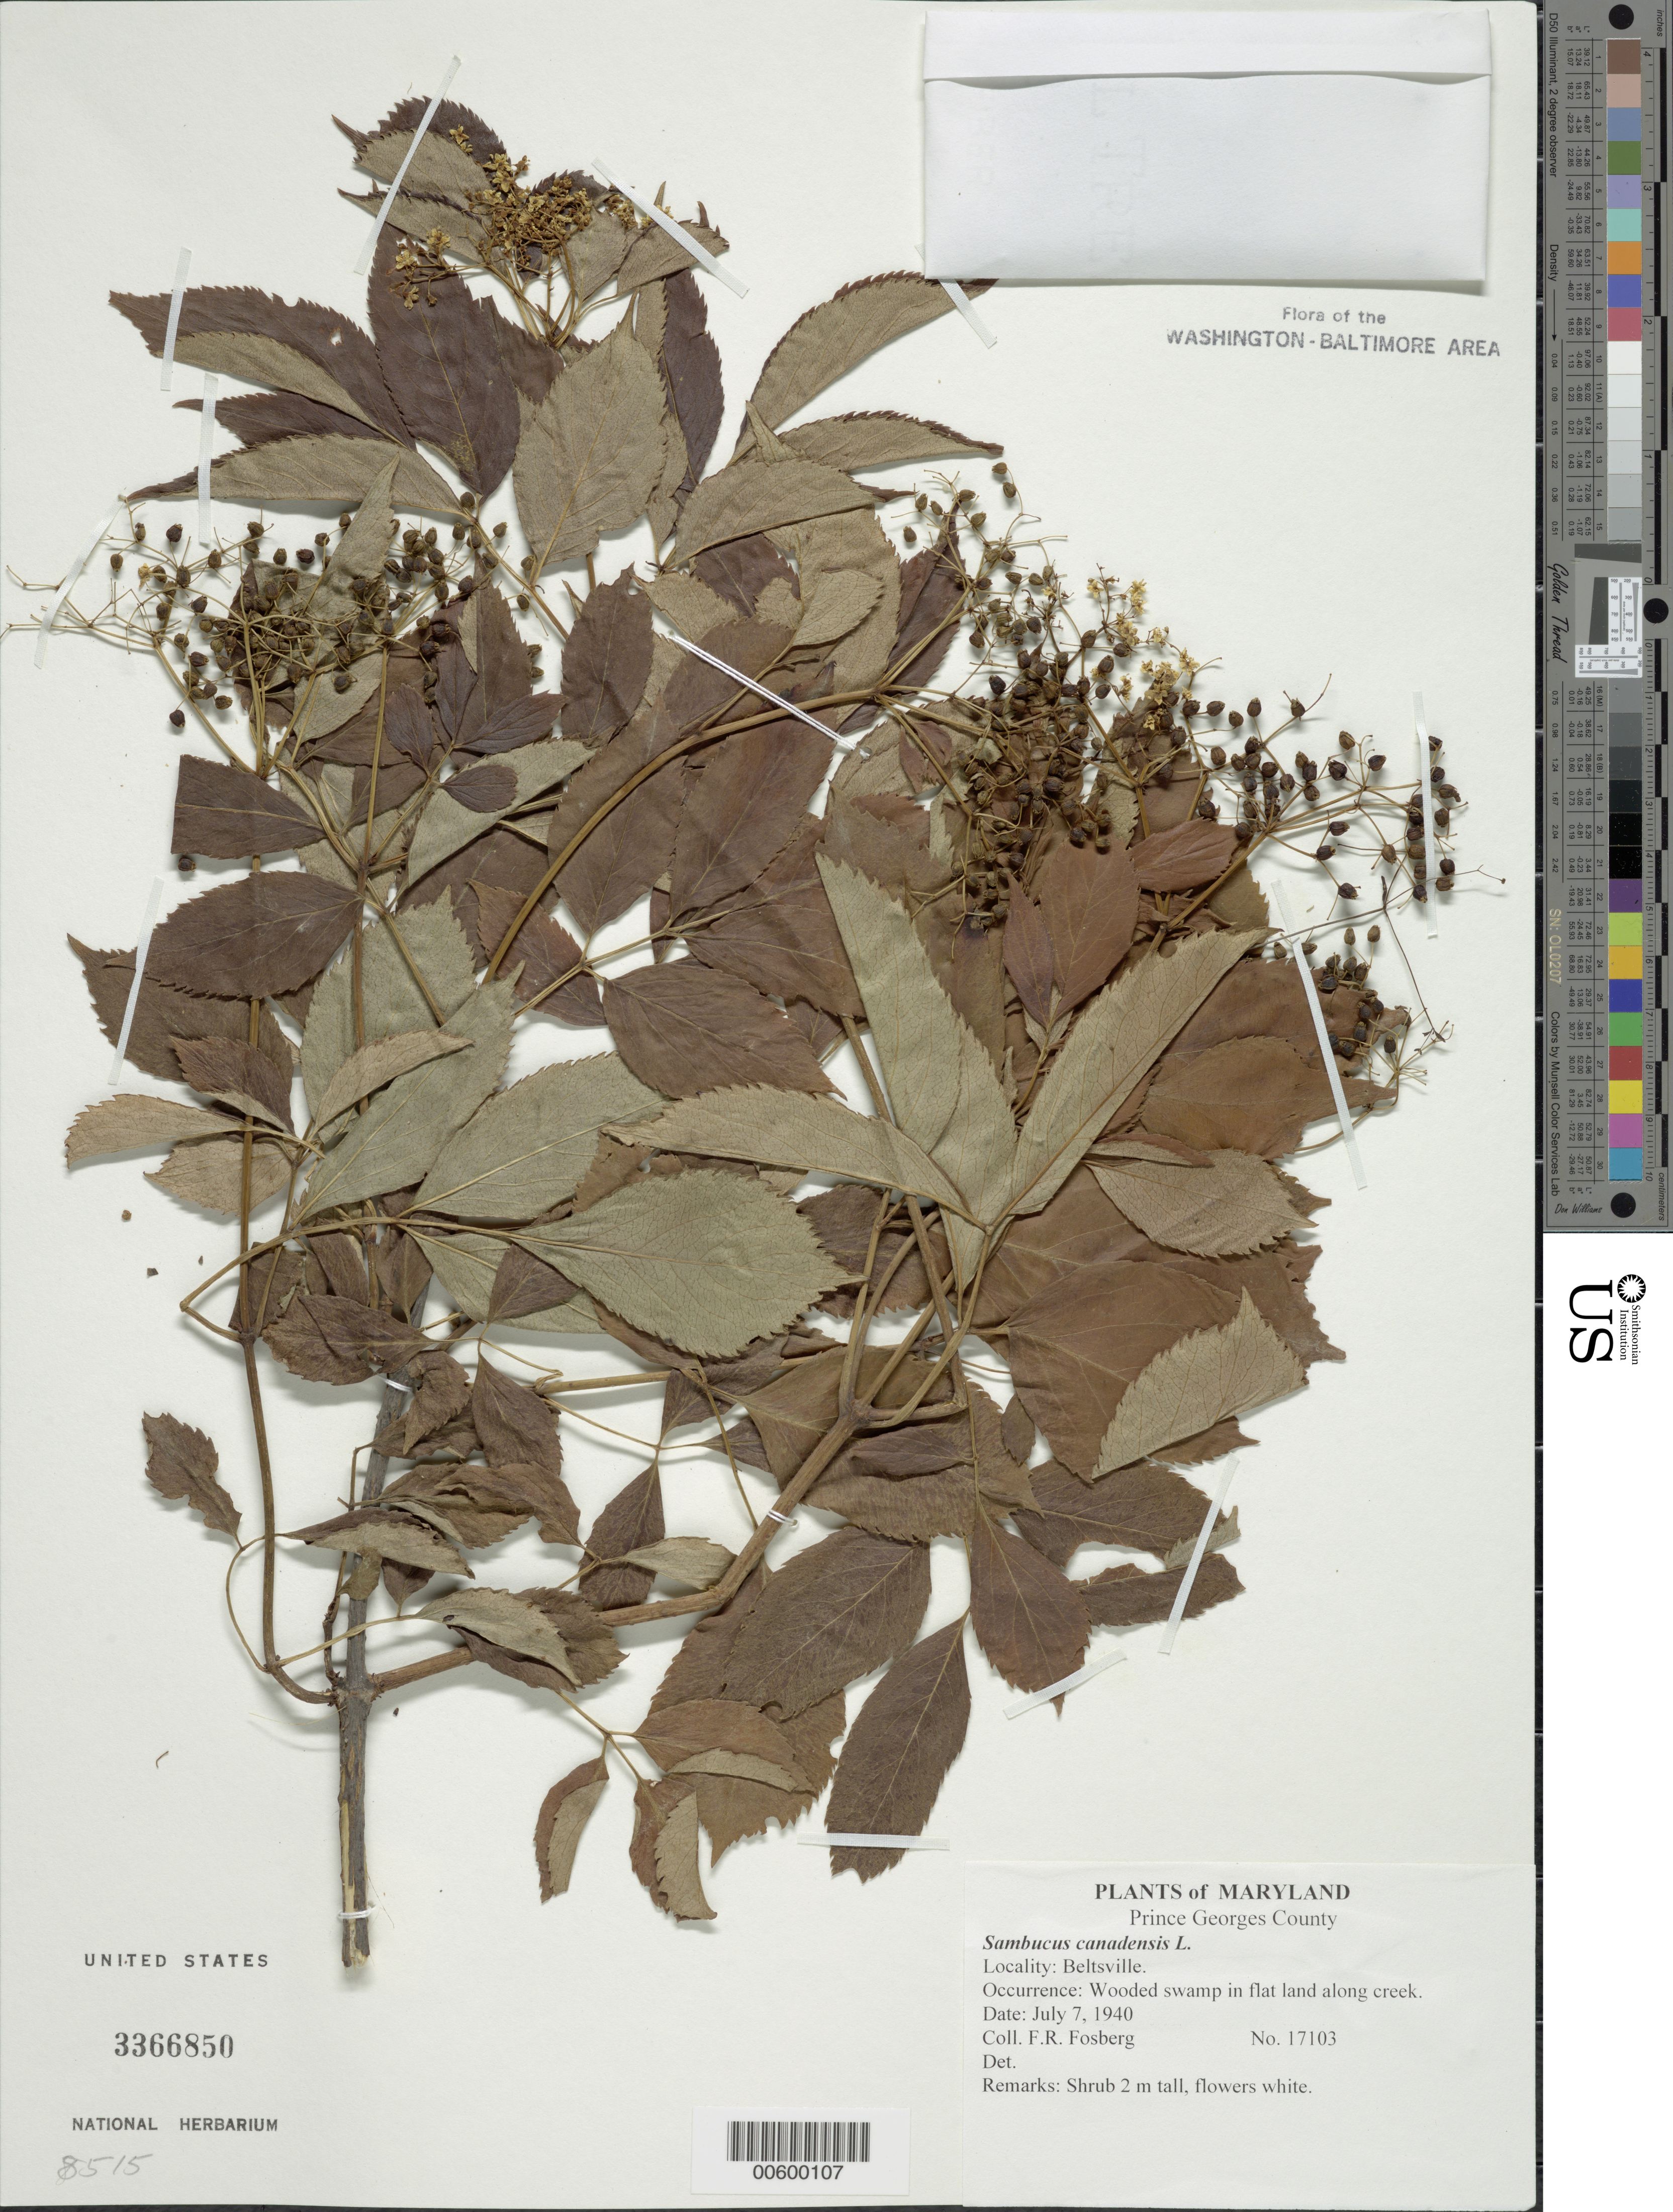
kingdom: Plantae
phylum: Tracheophyta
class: Magnoliopsida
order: Dipsacales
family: Viburnaceae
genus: Sambucus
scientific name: Sambucus canadensis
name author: L.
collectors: F. R. Fosberg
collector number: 17103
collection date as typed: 07 Jul 1940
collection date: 1940-07-07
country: United States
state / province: Maryland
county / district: Prince George's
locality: Beltsville.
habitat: Wooded swamp in flat land along creek.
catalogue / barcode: US 3366850